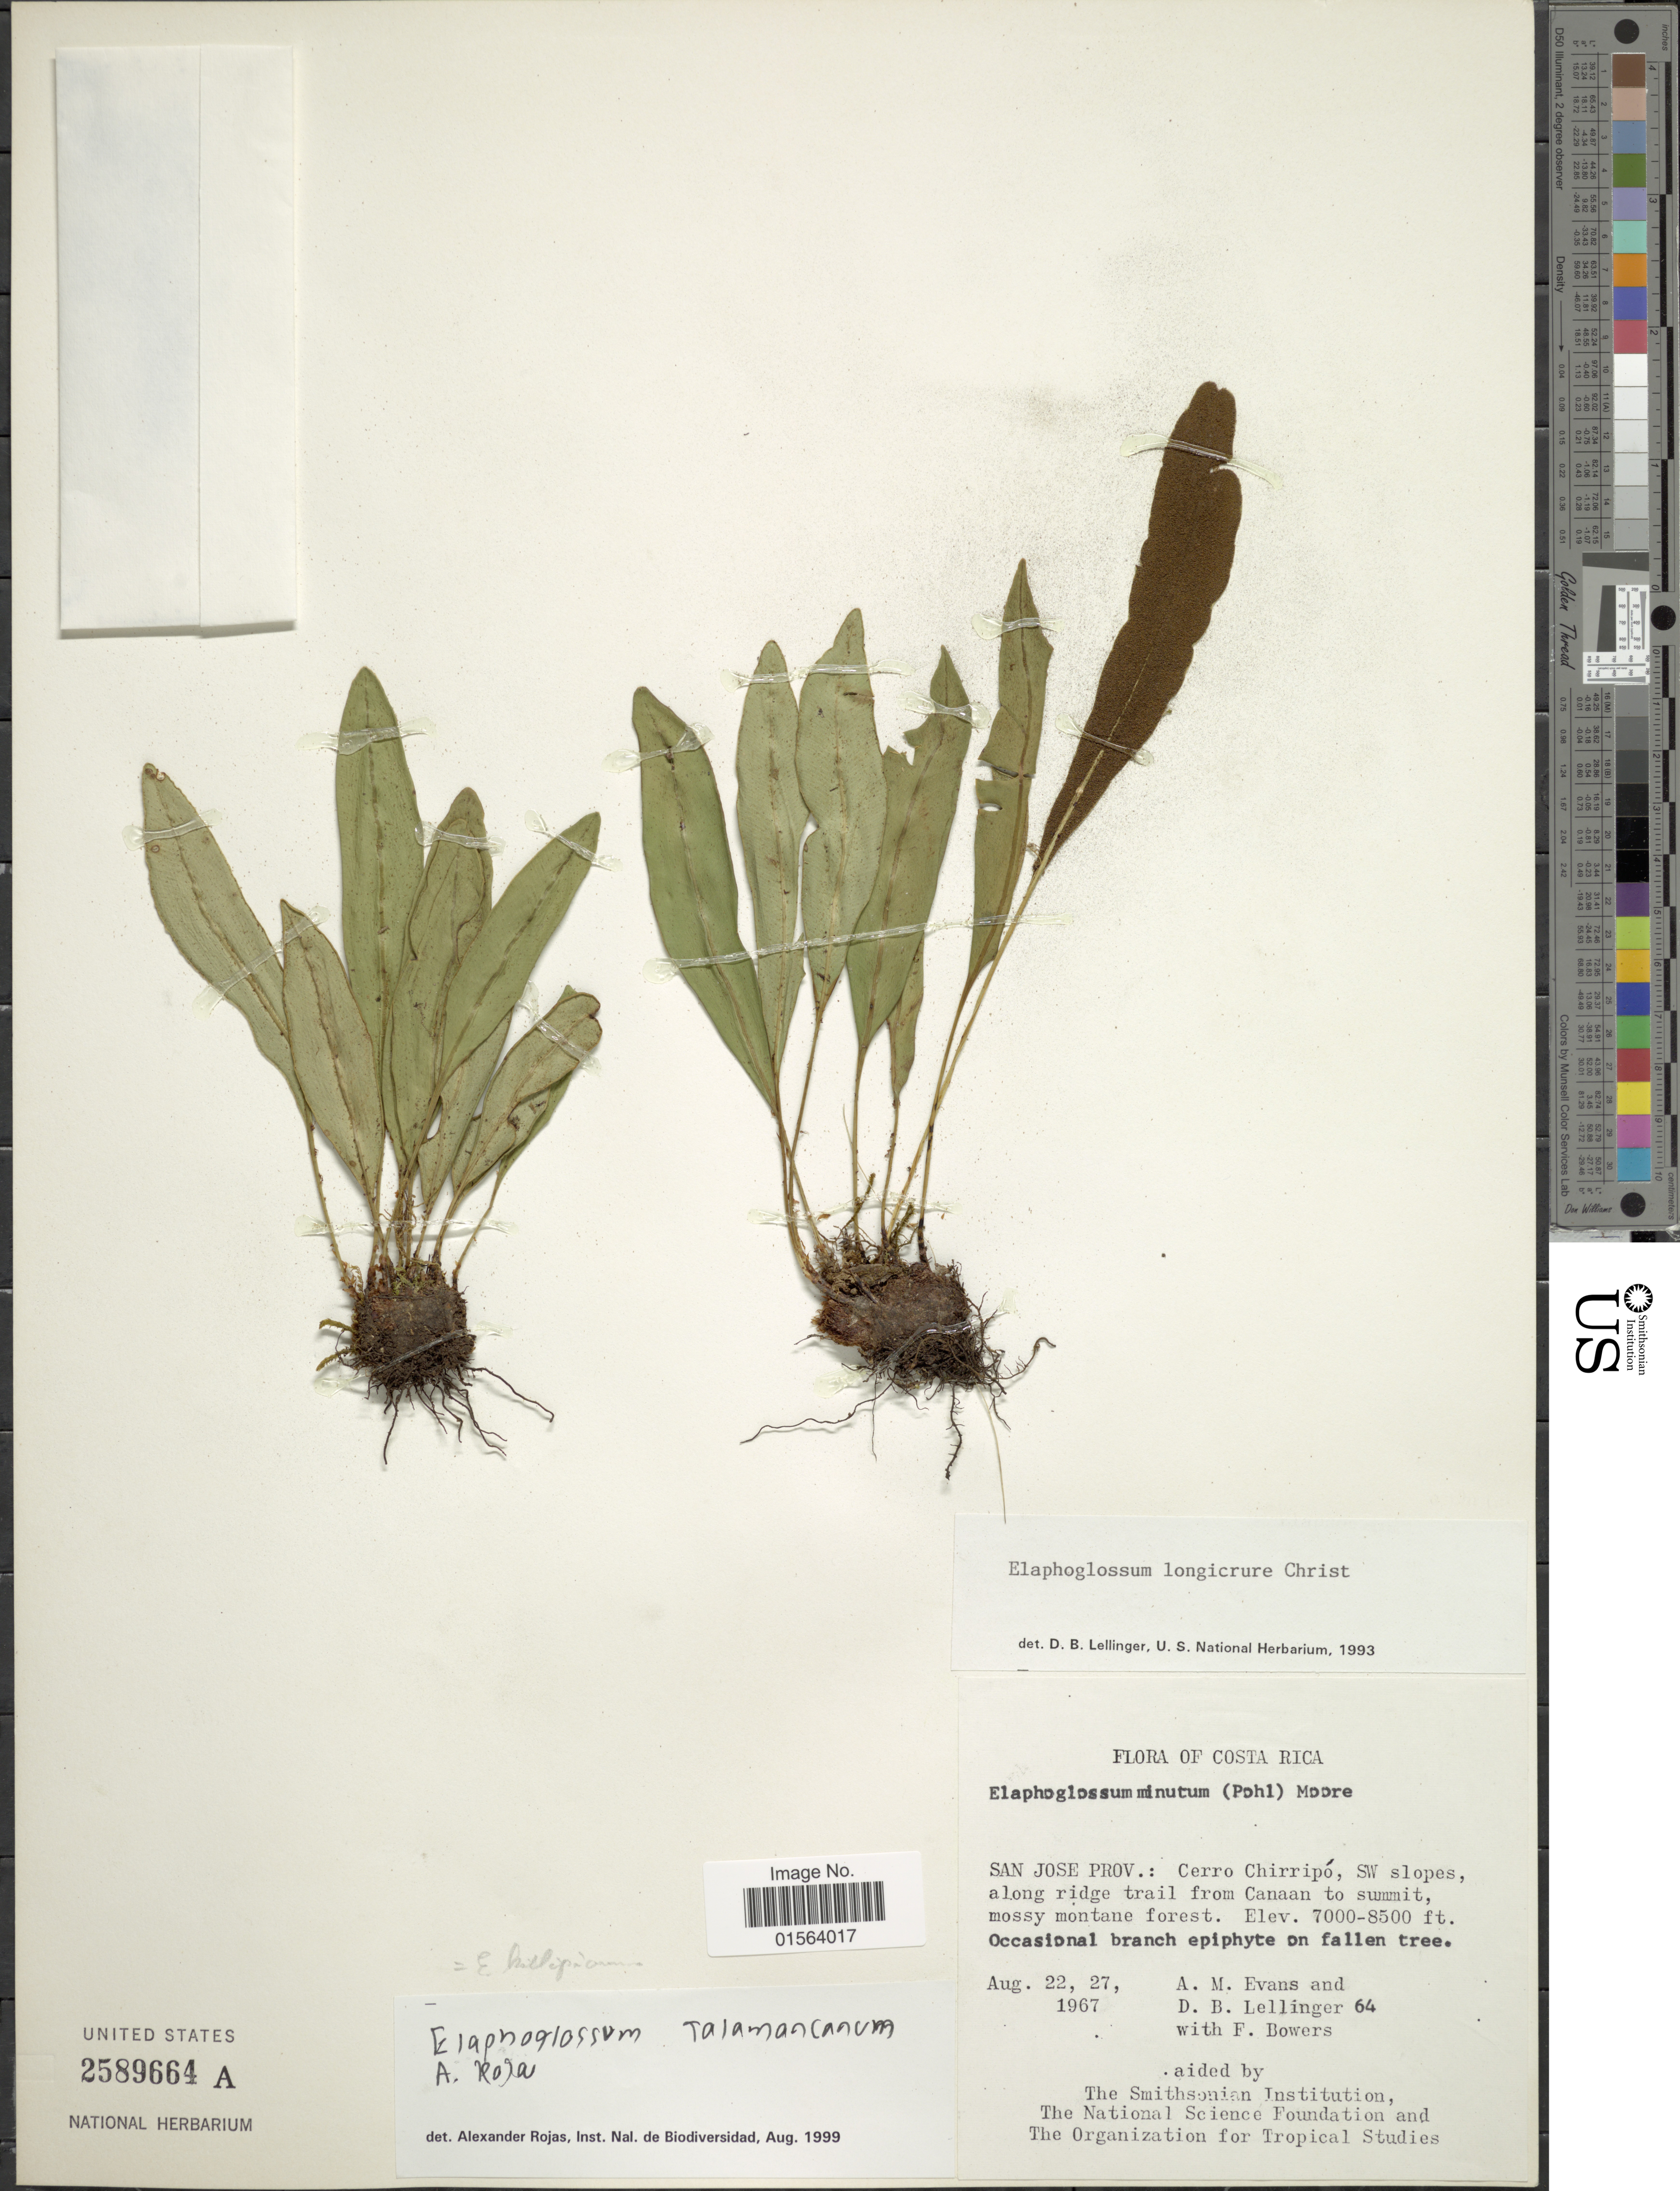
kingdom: Plantae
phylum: Tracheophyta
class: Polypodiopsida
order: Polypodiales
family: Dryopteridaceae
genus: Elaphoglossum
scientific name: Elaphoglossum killipianum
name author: Mickel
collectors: A. M. Evans, D. B. Lellinger & F. Bowers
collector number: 64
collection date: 1967-08-11/1967-08-27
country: Costa Rica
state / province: San José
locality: San Jose Prov.: Cerro Chirripo, SW slopes along ridge trail from Canaan to summit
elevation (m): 2134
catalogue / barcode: US 2589664A